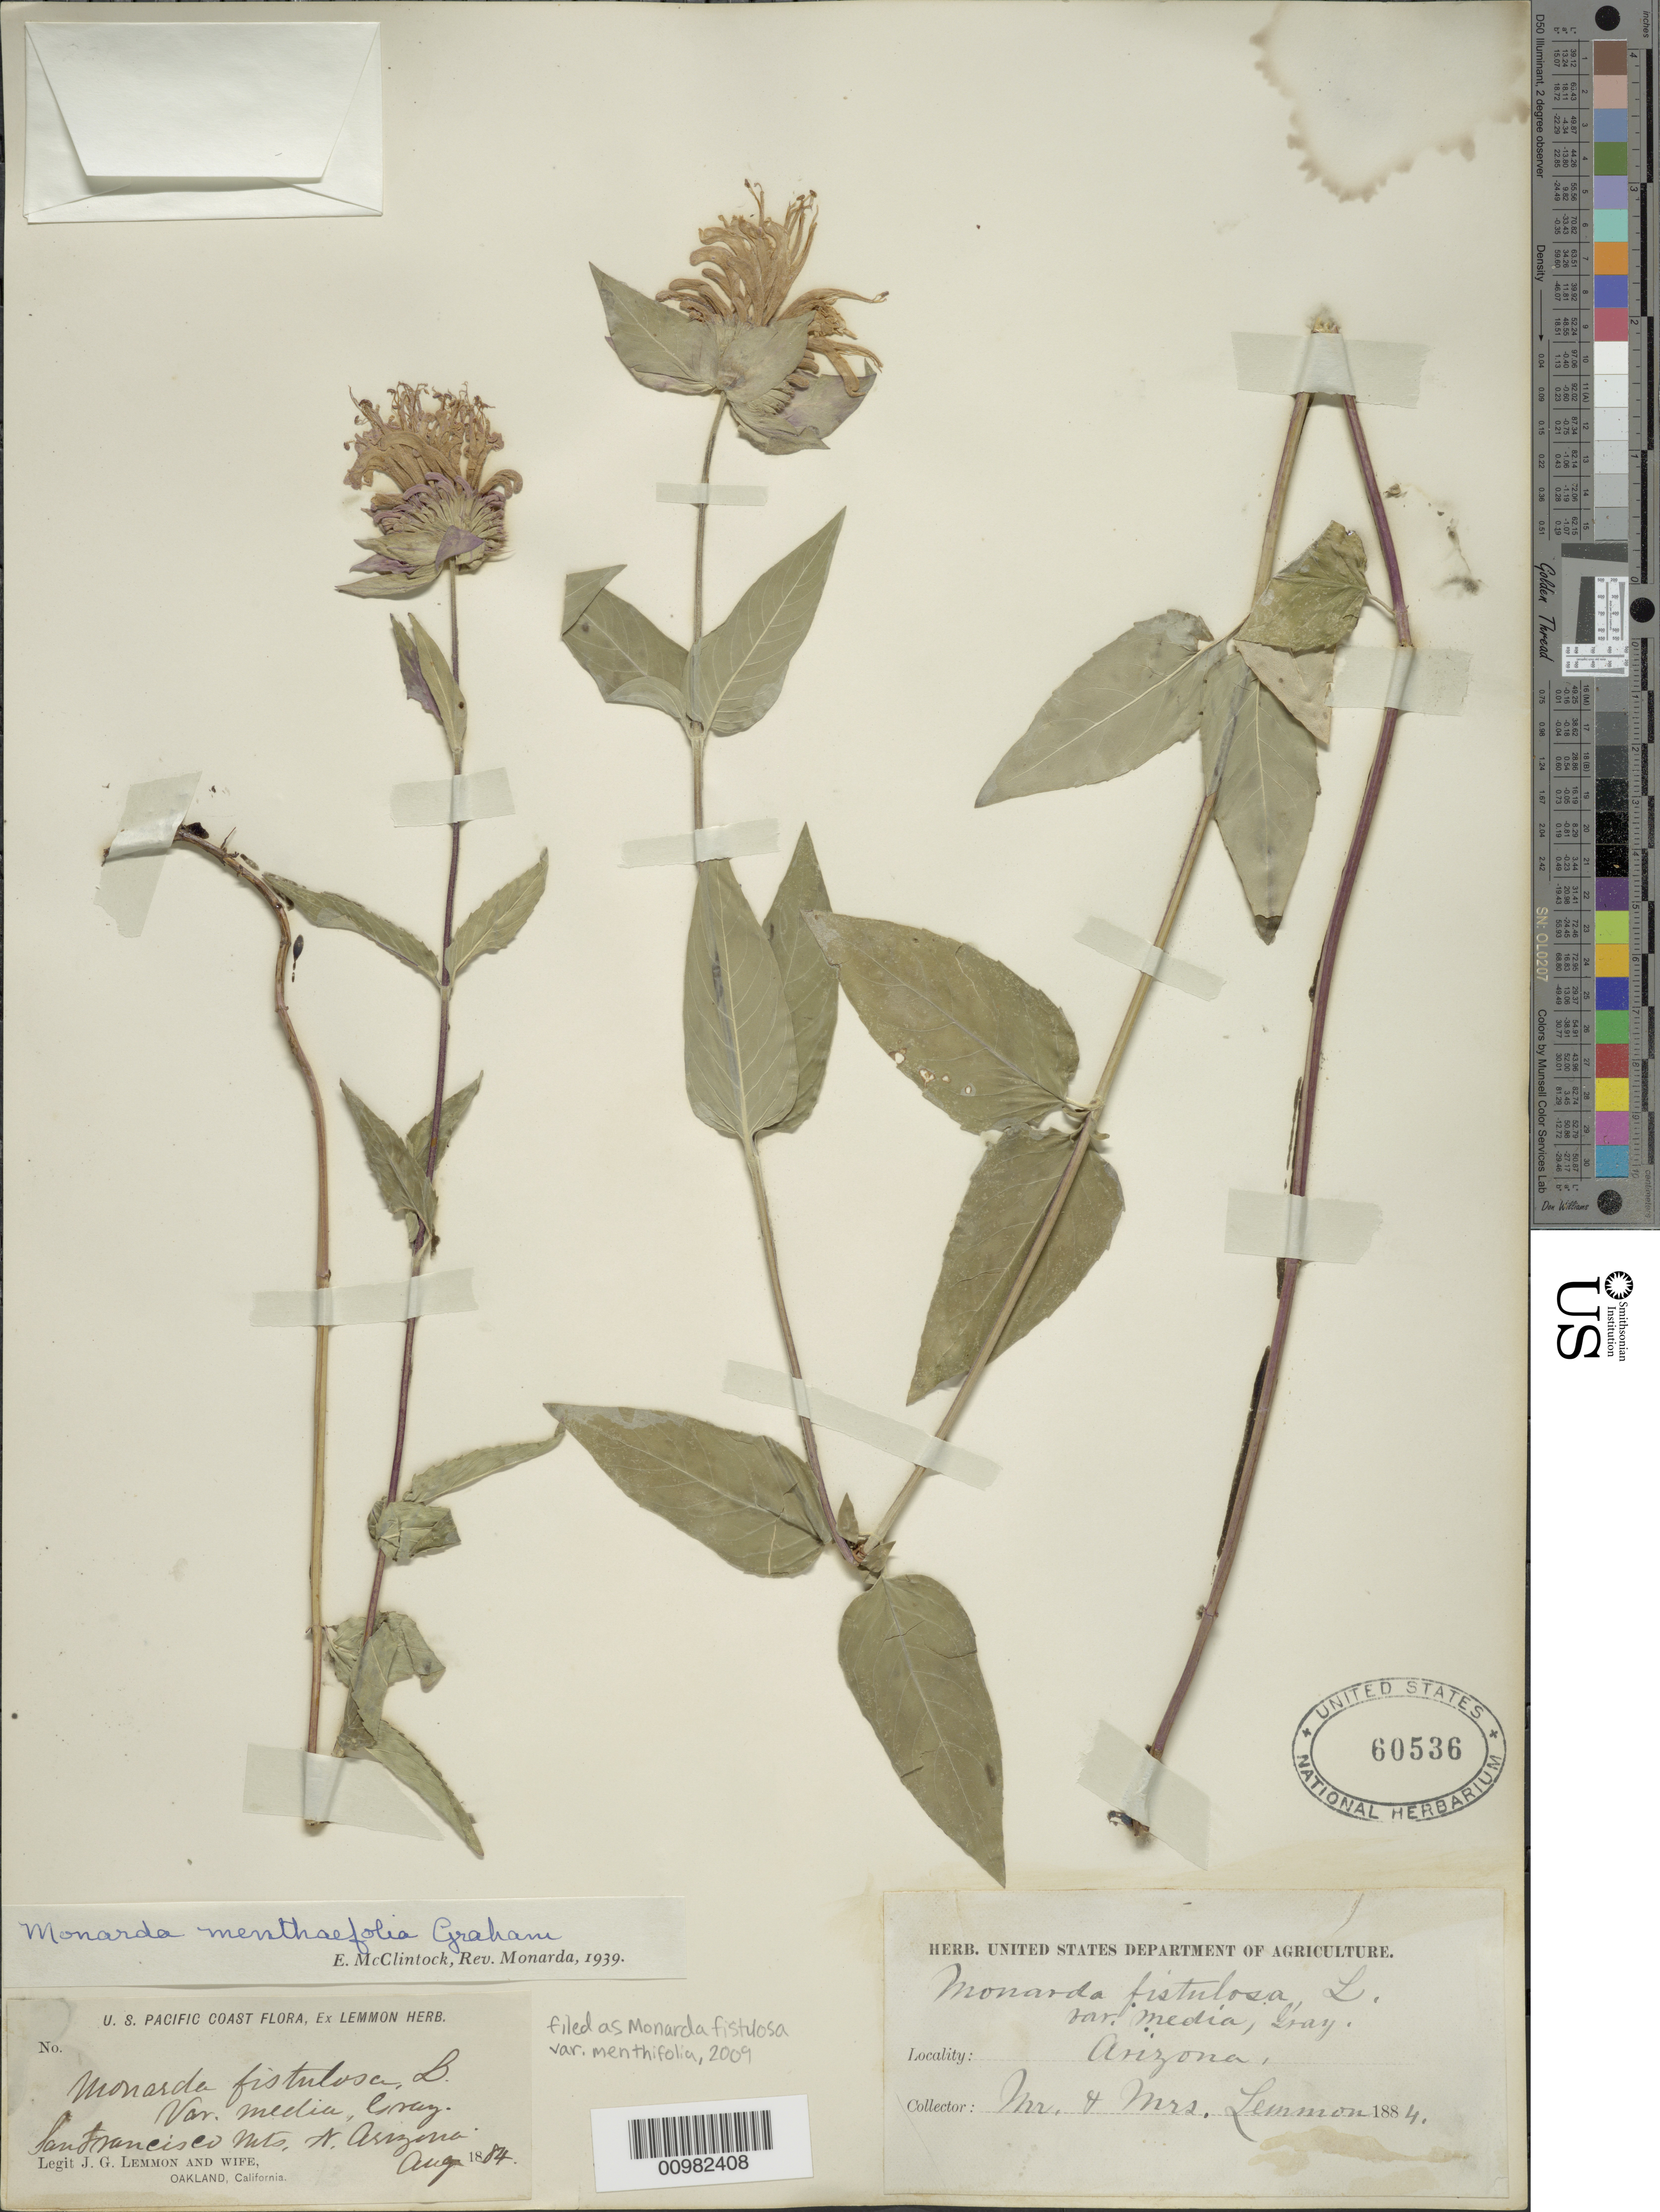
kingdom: Plantae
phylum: Tracheophyta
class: Magnoliopsida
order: Lamiales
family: Lamiaceae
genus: Monarda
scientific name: Monarda fistulosa var. menthifolia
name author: (Graham) Fernald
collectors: J. G. Lemmon & Mrs. J. G. Lemmon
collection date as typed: Aug 1884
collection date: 1884-08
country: United States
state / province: Arizona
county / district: Coconino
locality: San Francisco Mts.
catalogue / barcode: US 60536